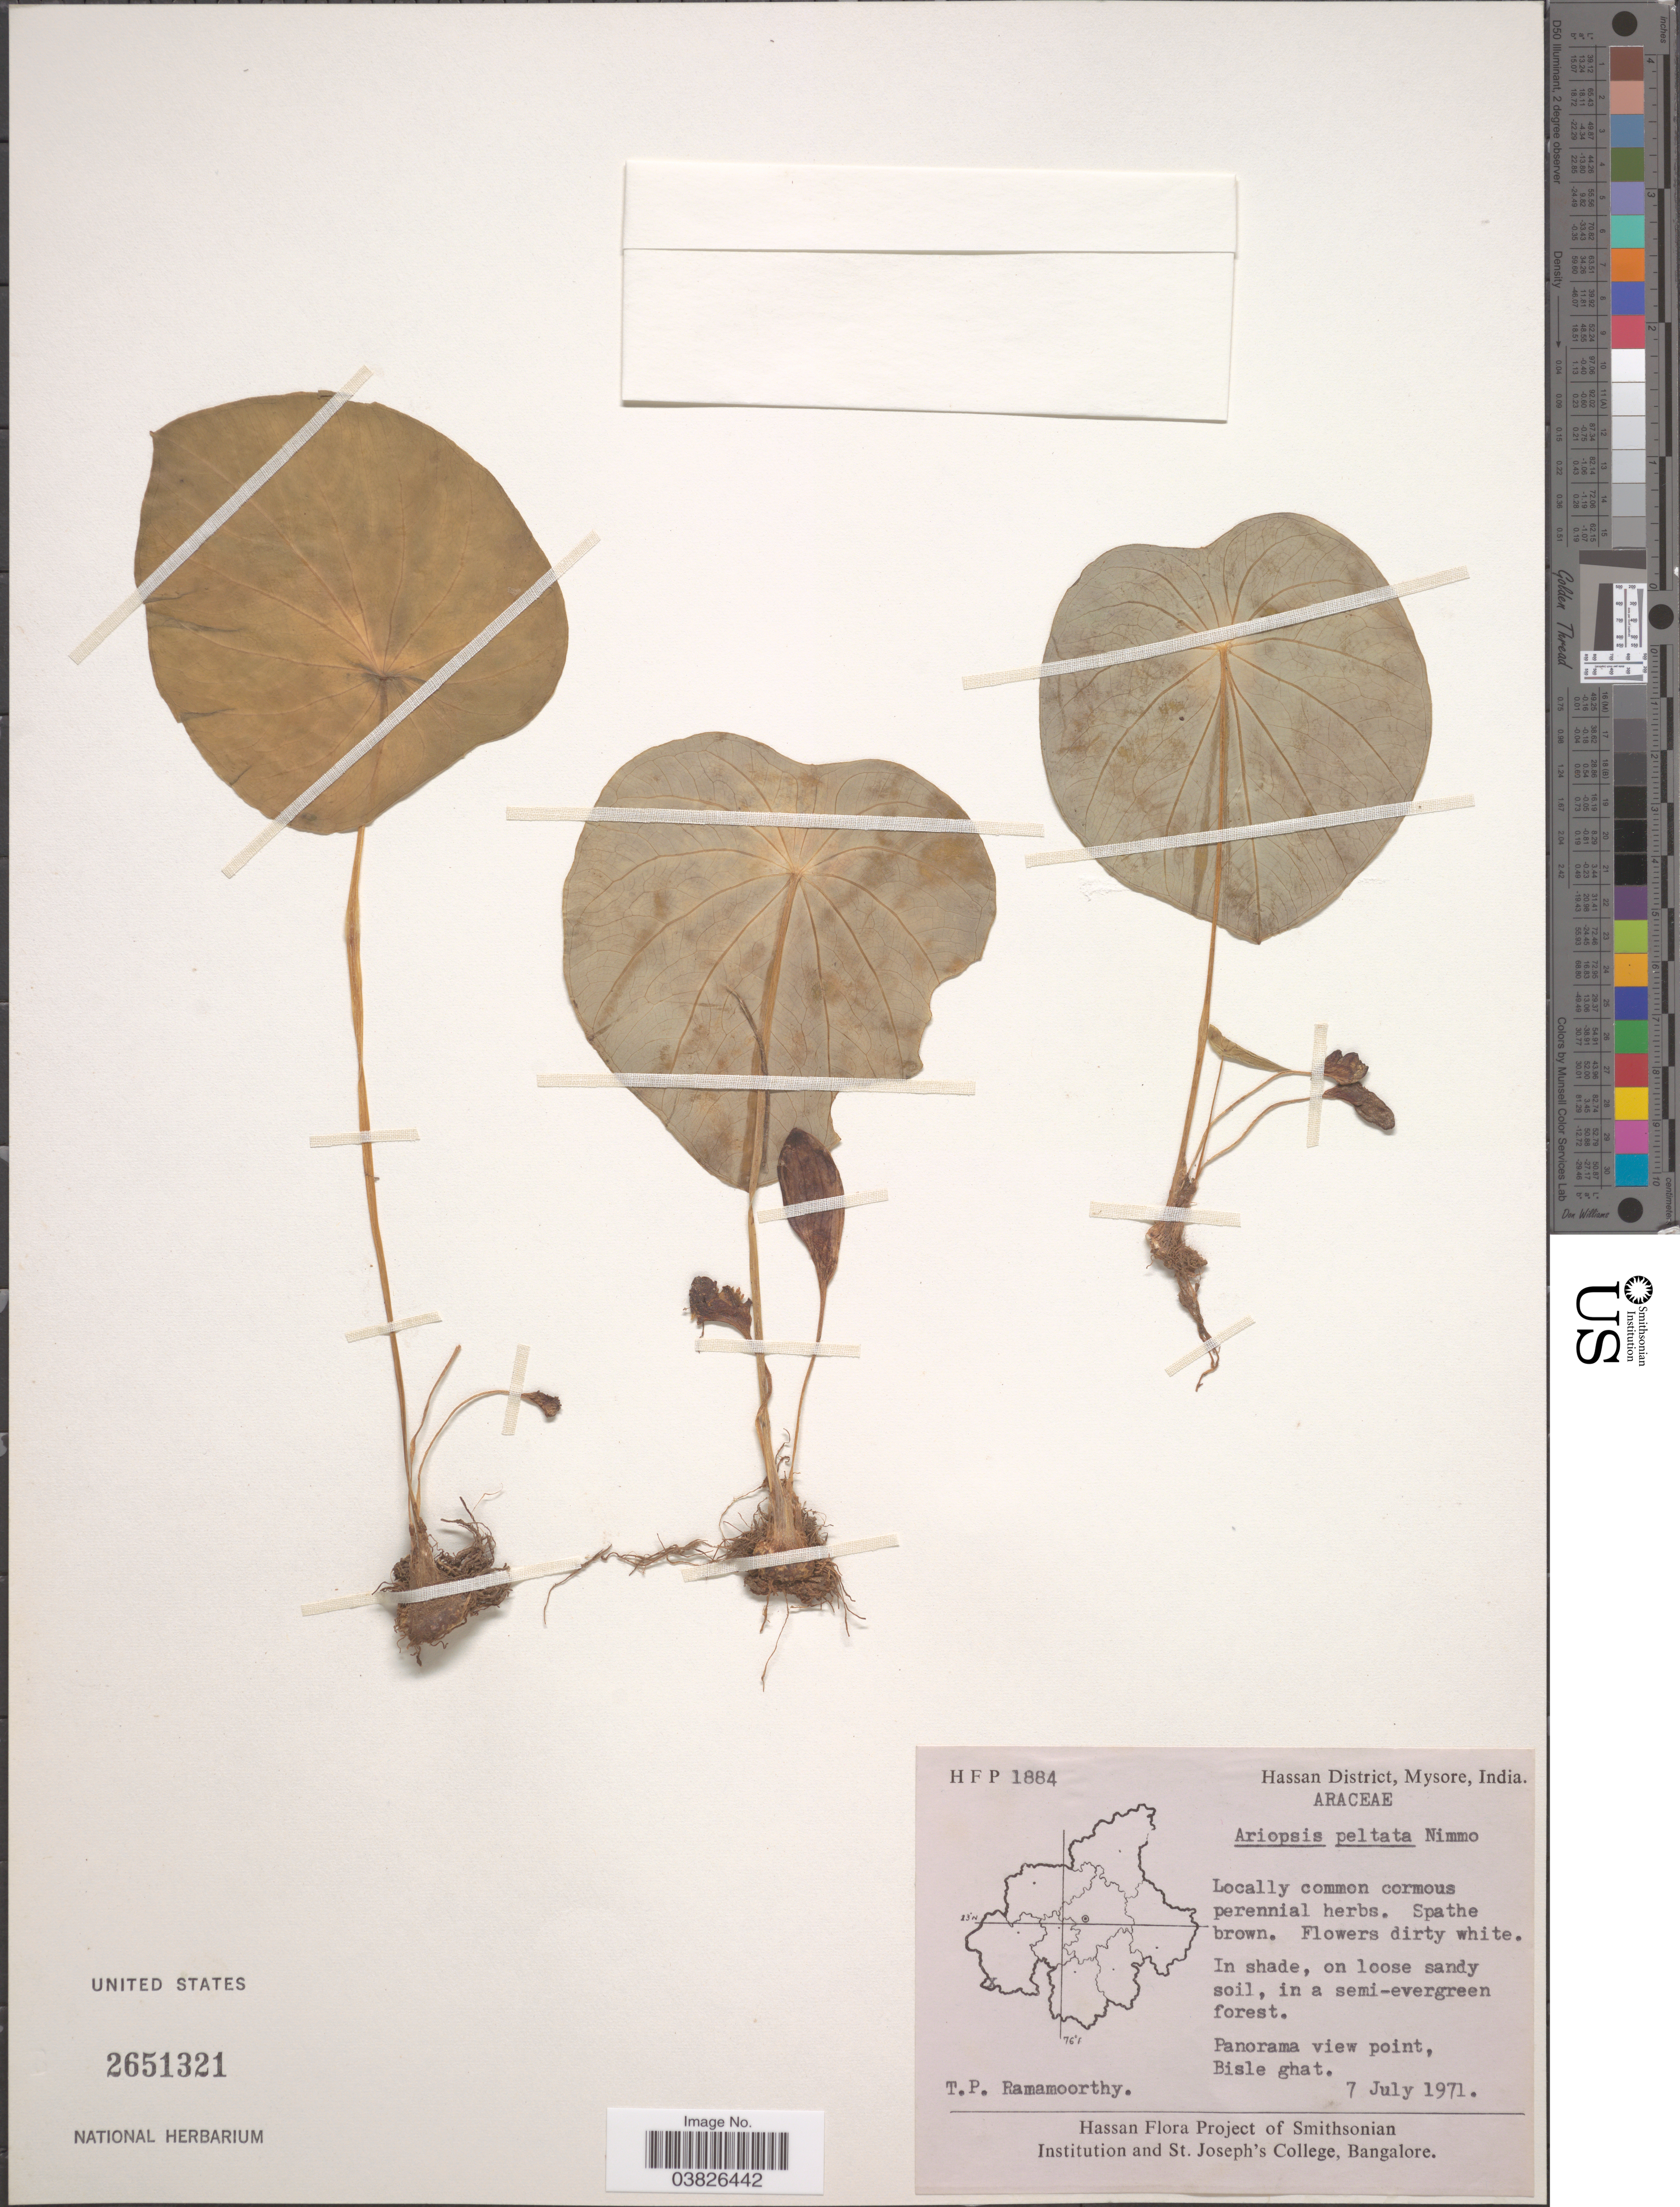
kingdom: Plantae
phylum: Tracheophyta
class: Liliopsida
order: Alismatales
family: Araceae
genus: Ariopsis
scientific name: Ariopsis peltata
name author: Nimmo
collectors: T. P. Ramamoorthy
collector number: HFP 1884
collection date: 1971-07-07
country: India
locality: Hassan District, Mysore. Panorama view point, Bisle ghat.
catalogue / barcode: US 2651321